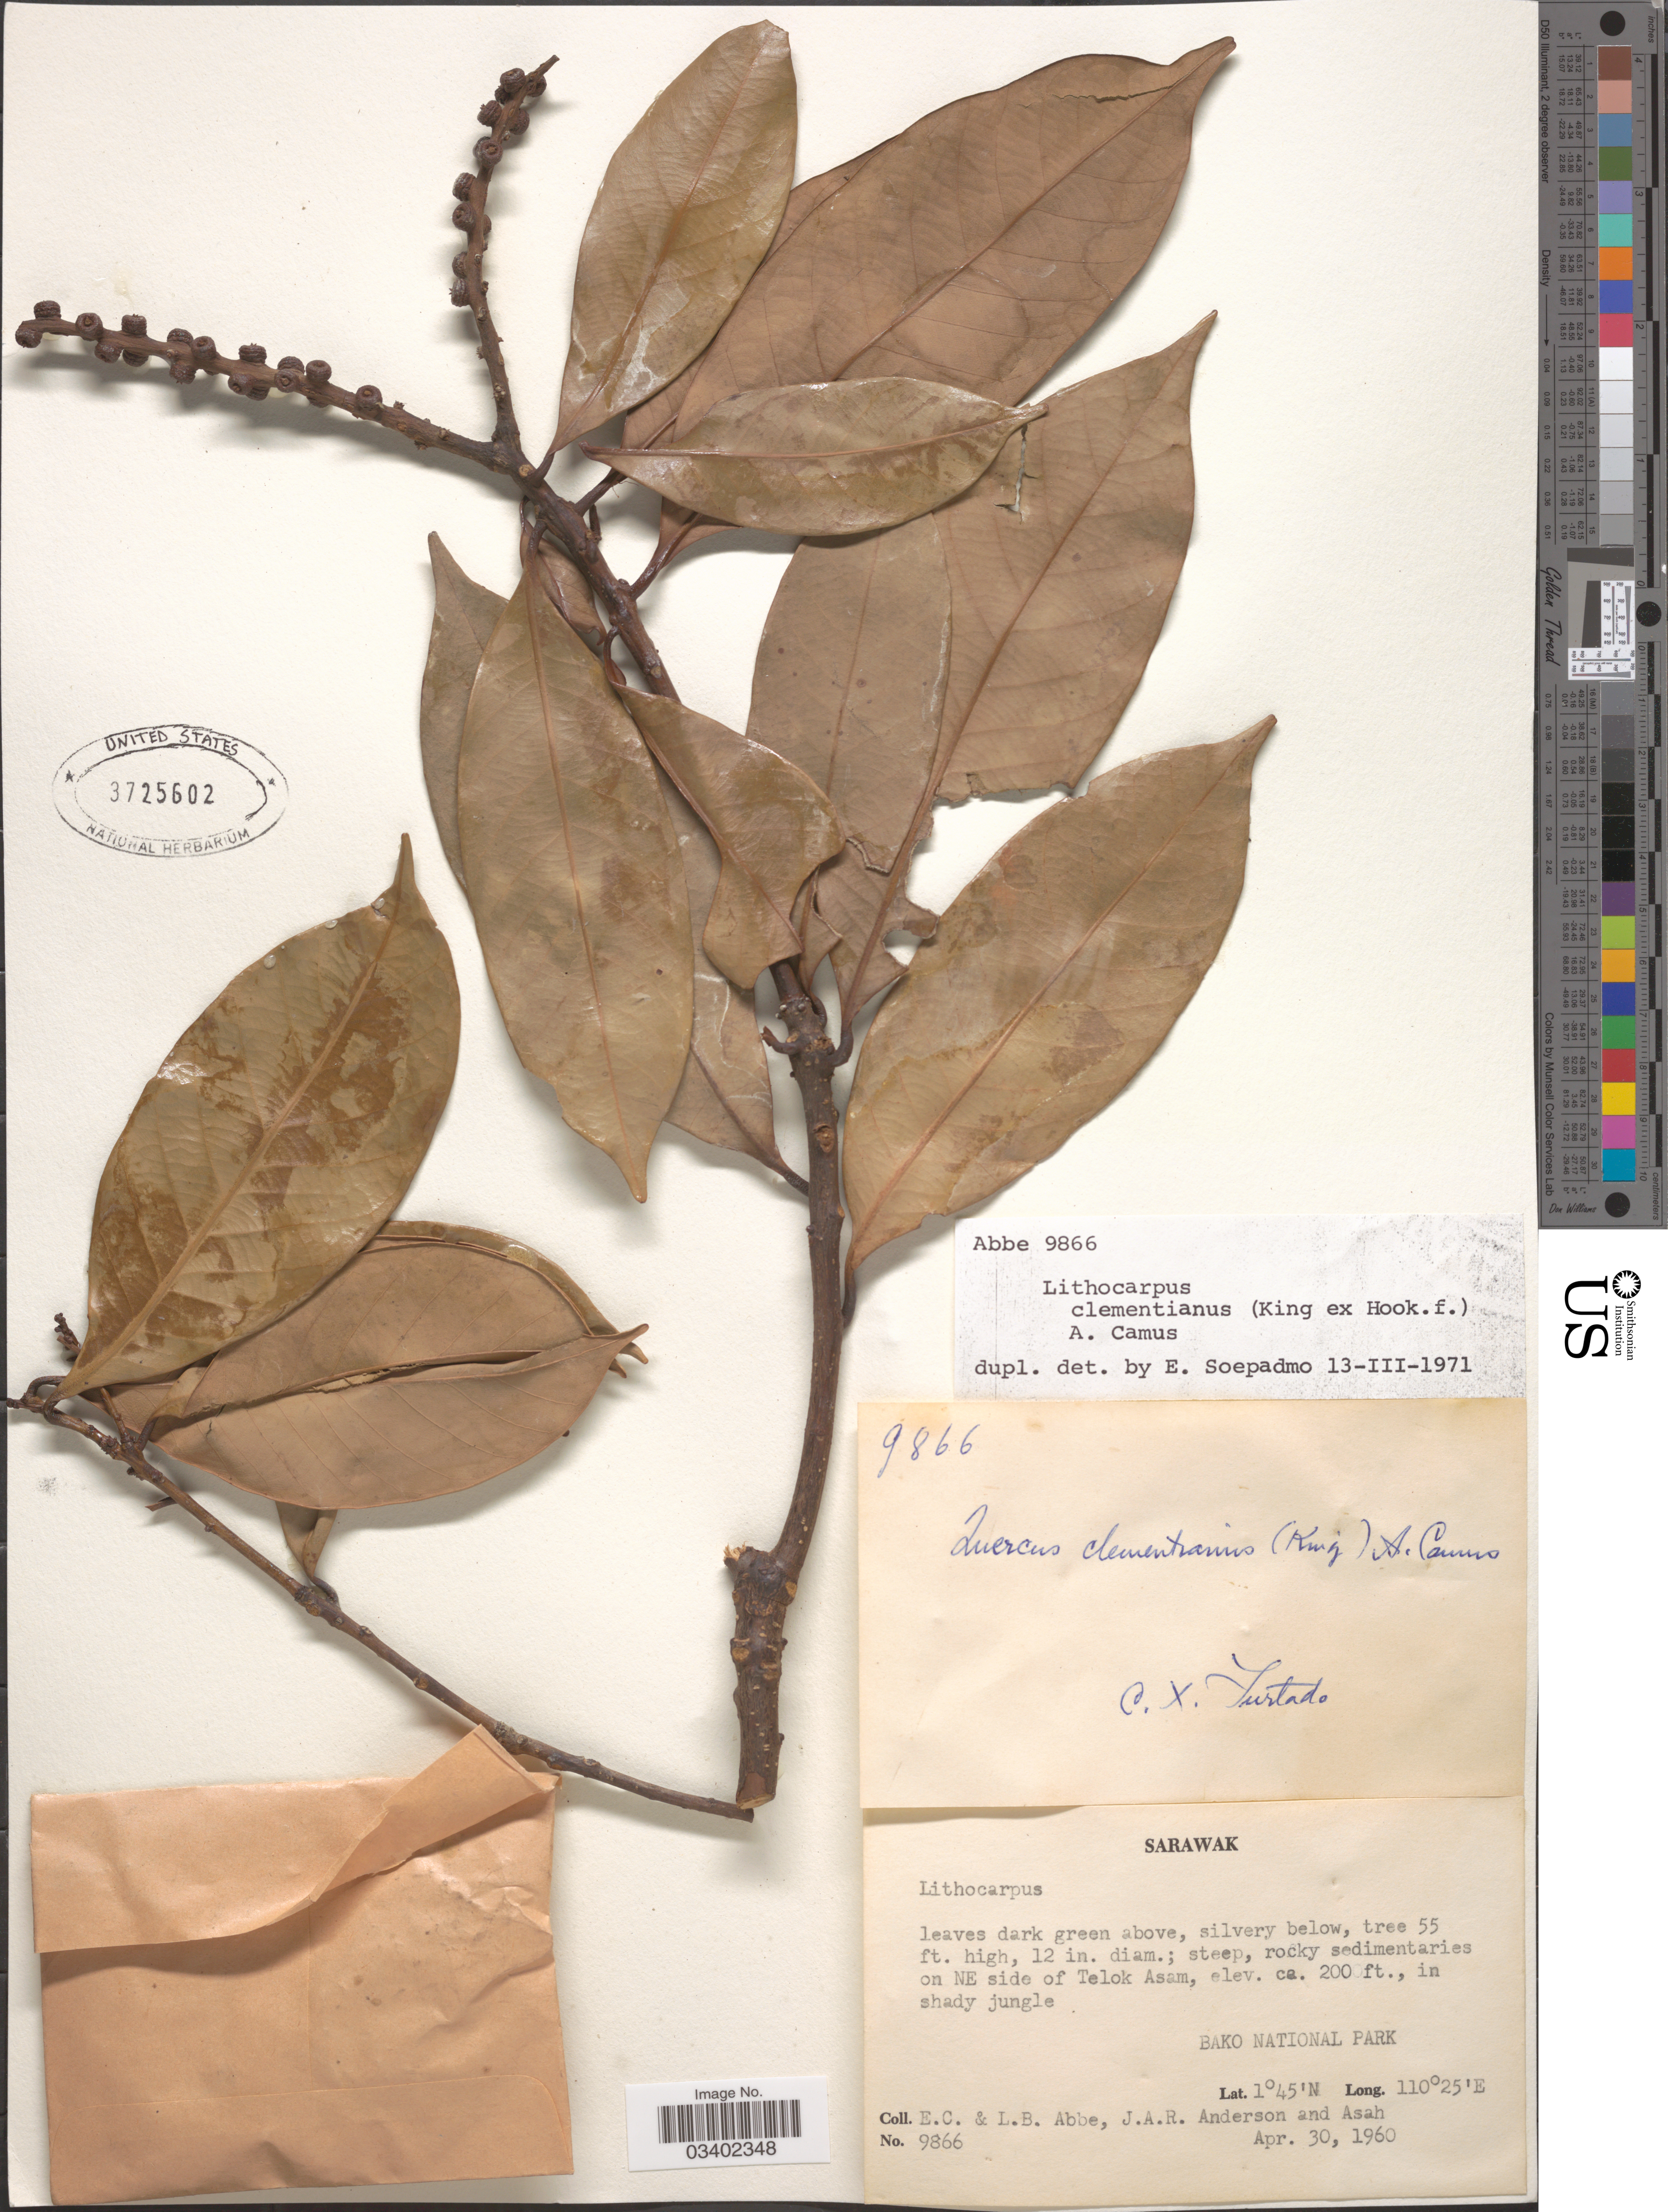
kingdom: Plantae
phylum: Tracheophyta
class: Magnoliopsida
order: Fagales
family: Fagaceae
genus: Lithocarpus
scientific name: Lithocarpus clementianus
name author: (King ex Hook. f.) A. Camus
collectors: E. C. Abbe, L. B. Abbe, J. A. R. Anderson & Asah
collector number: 9866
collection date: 1960-04-30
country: Malaysia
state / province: Sarawak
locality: NE side of Telok Asam. Bako National Park.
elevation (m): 61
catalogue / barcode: US 3725602